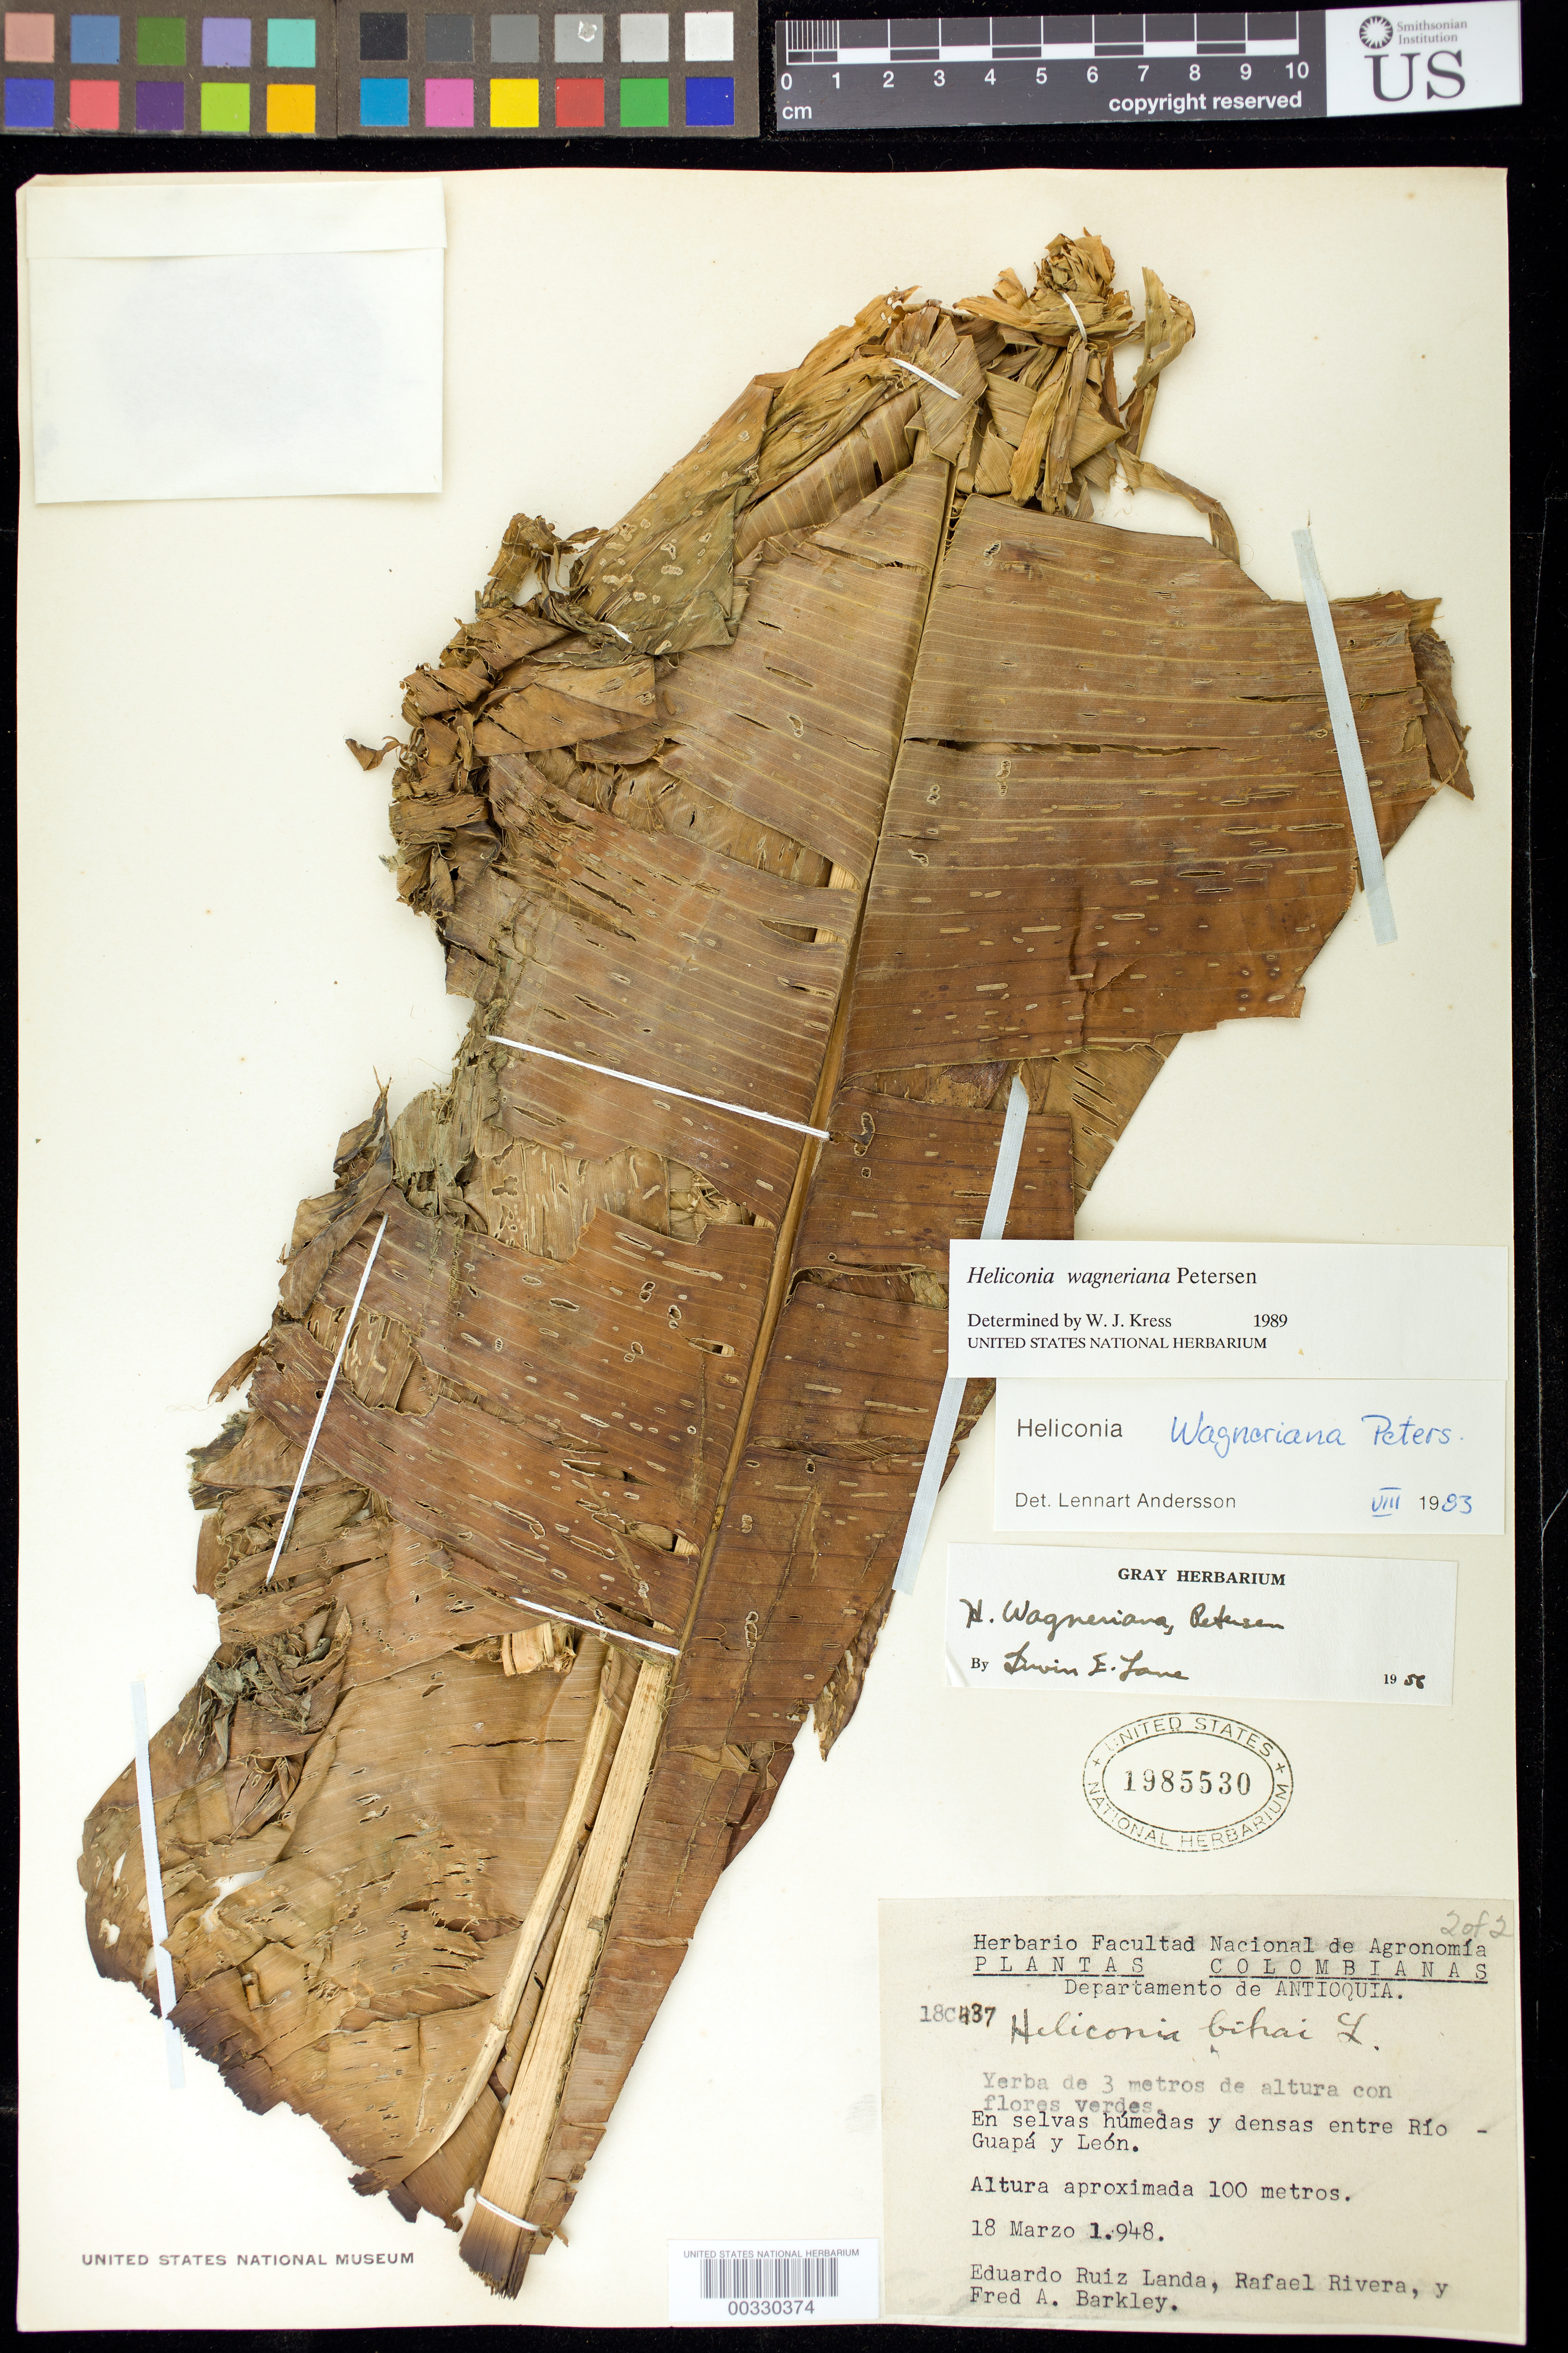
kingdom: Plantae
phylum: Tracheophyta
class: Liliopsida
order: Zingiberales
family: Heliconiaceae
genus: Heliconia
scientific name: Heliconia wagneriana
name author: Petersen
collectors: E. Landa, R. Rivera & F. A. Barkley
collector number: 18c437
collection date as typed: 18 Mar 1948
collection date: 1948-03-18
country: Colombia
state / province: Antioquia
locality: Between Rio - Guapa and Leon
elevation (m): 100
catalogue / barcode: US 1985530